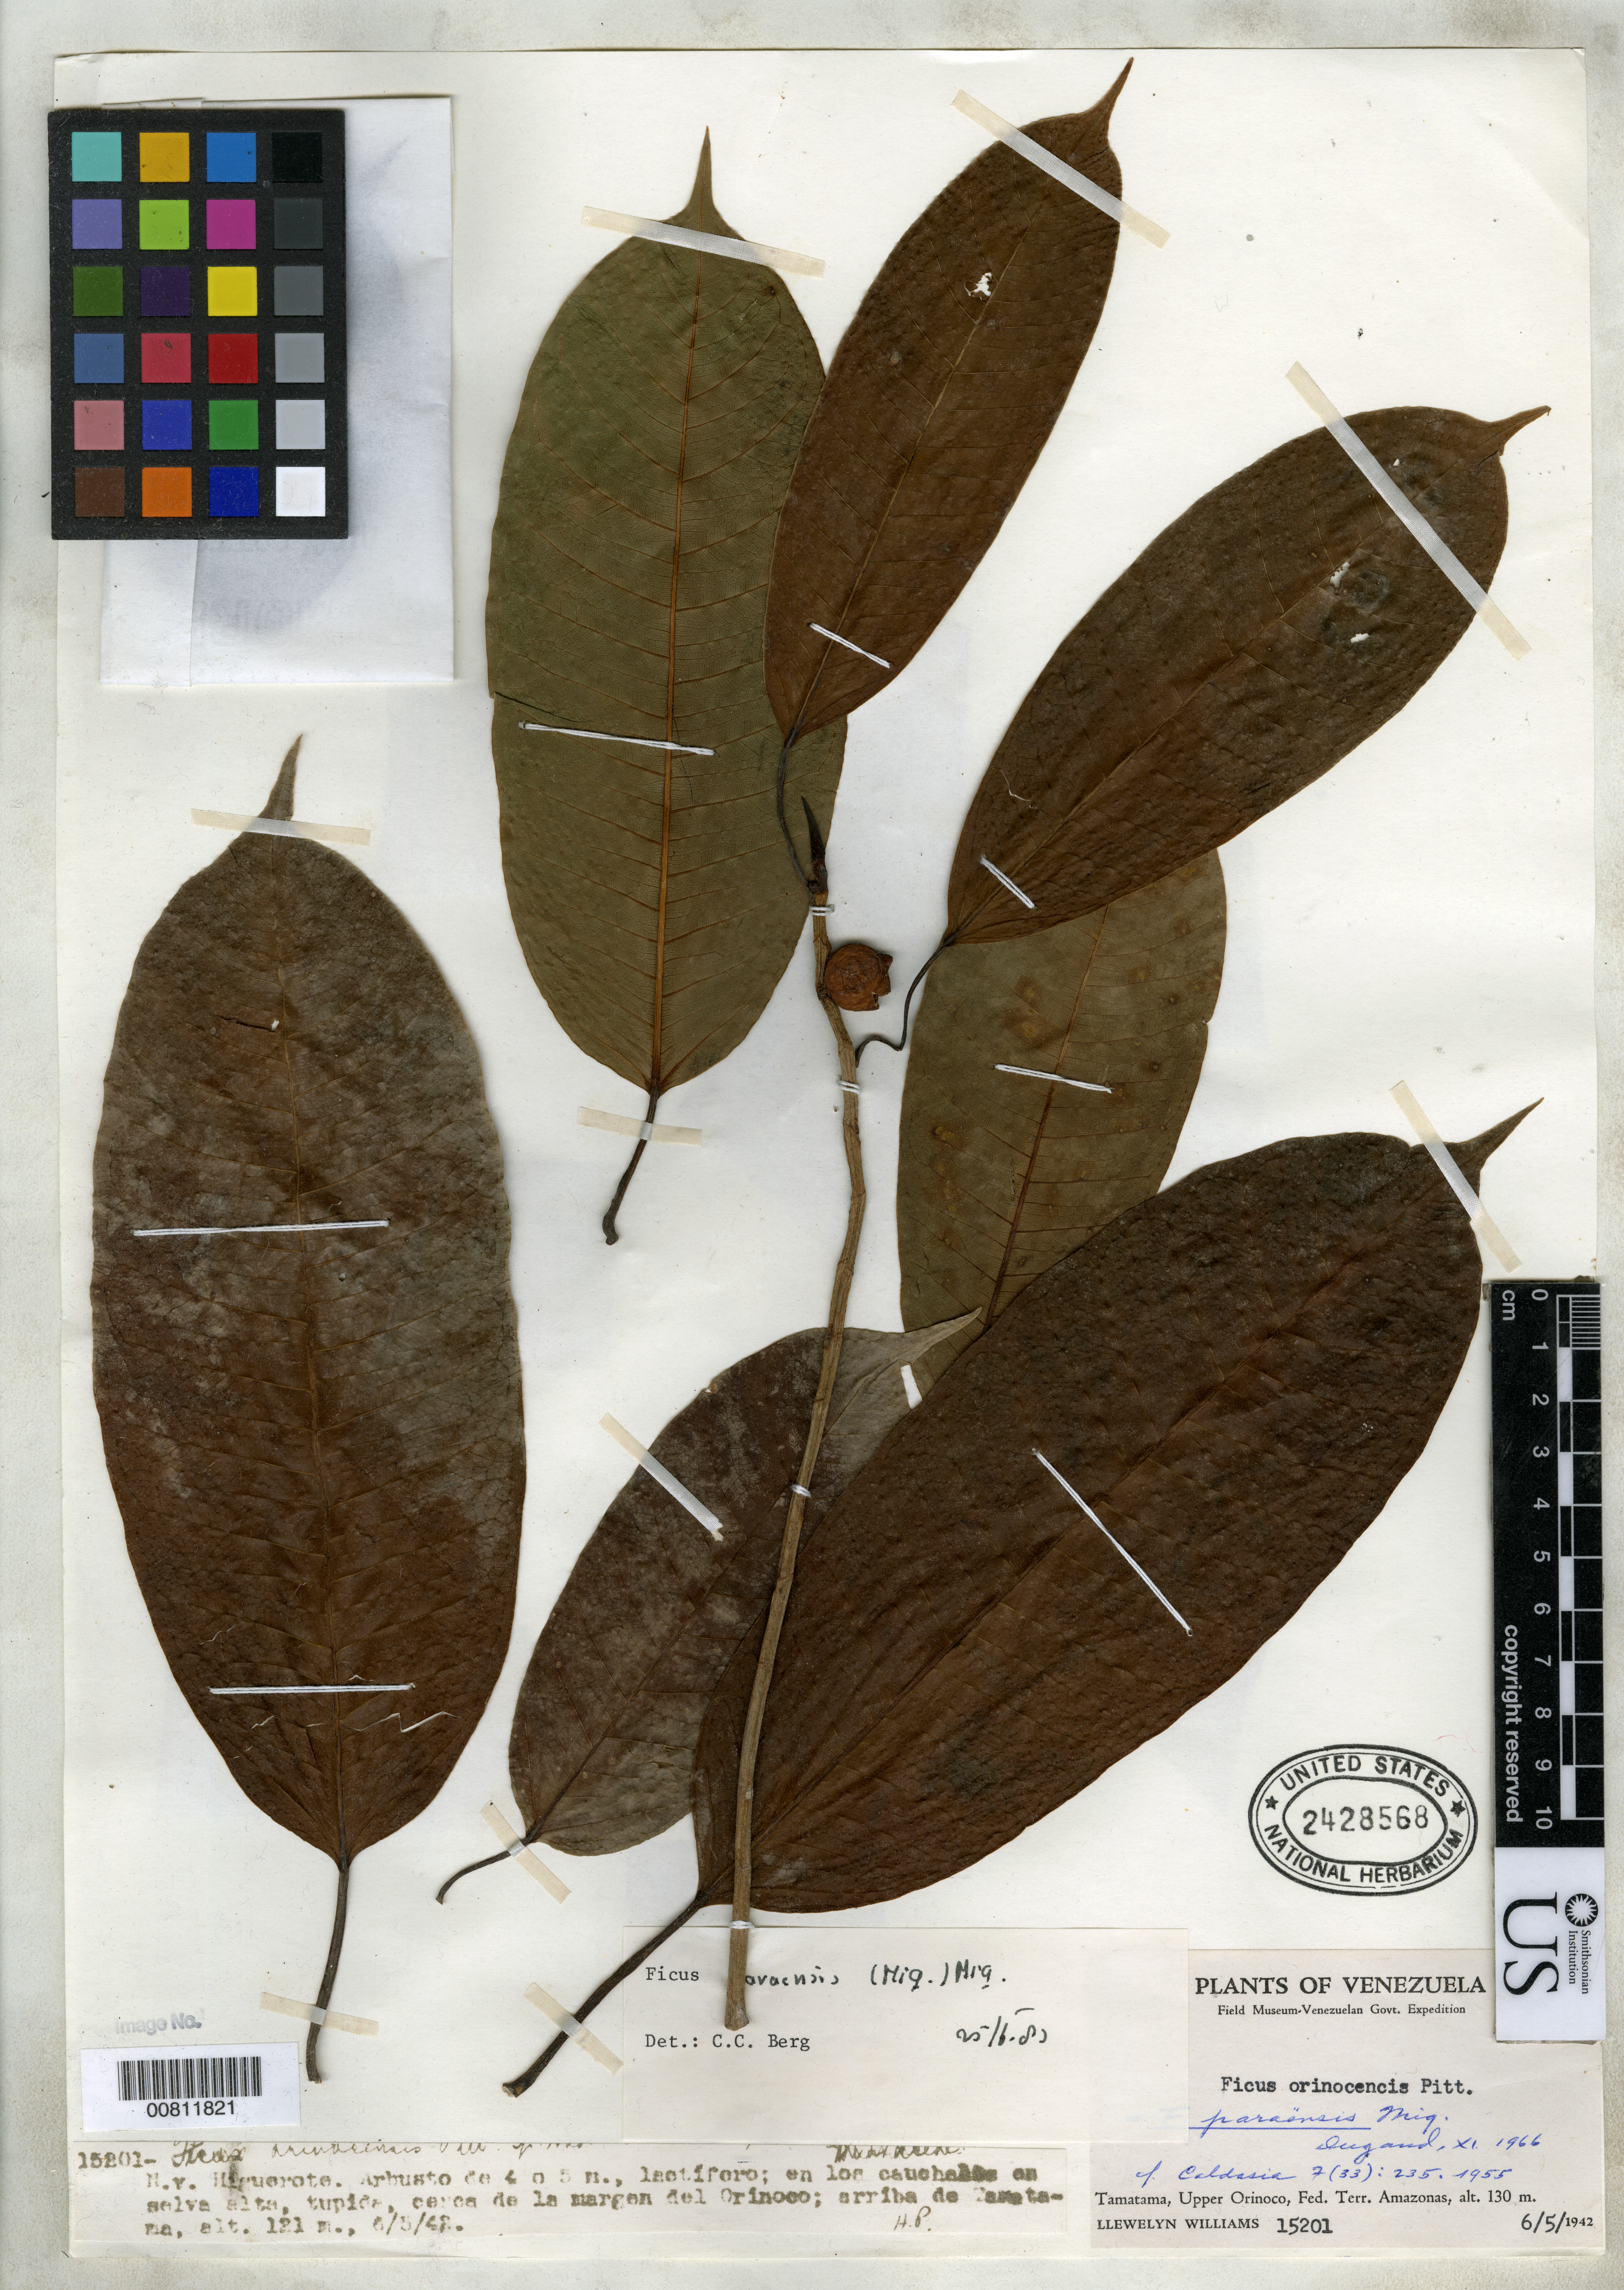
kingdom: Plantae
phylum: Tracheophyta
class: Magnoliopsida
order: Rosales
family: Moraceae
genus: Ficus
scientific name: Ficus orinocensis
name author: Pittier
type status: Isotype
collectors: Ll. Williams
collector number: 15201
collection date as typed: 06 May 1942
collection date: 1942-05-06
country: Venezuela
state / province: Amazonas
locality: Tamatama, Upper Orinoco, Fed. Terr. Amazonas.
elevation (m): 130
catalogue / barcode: US 2428568